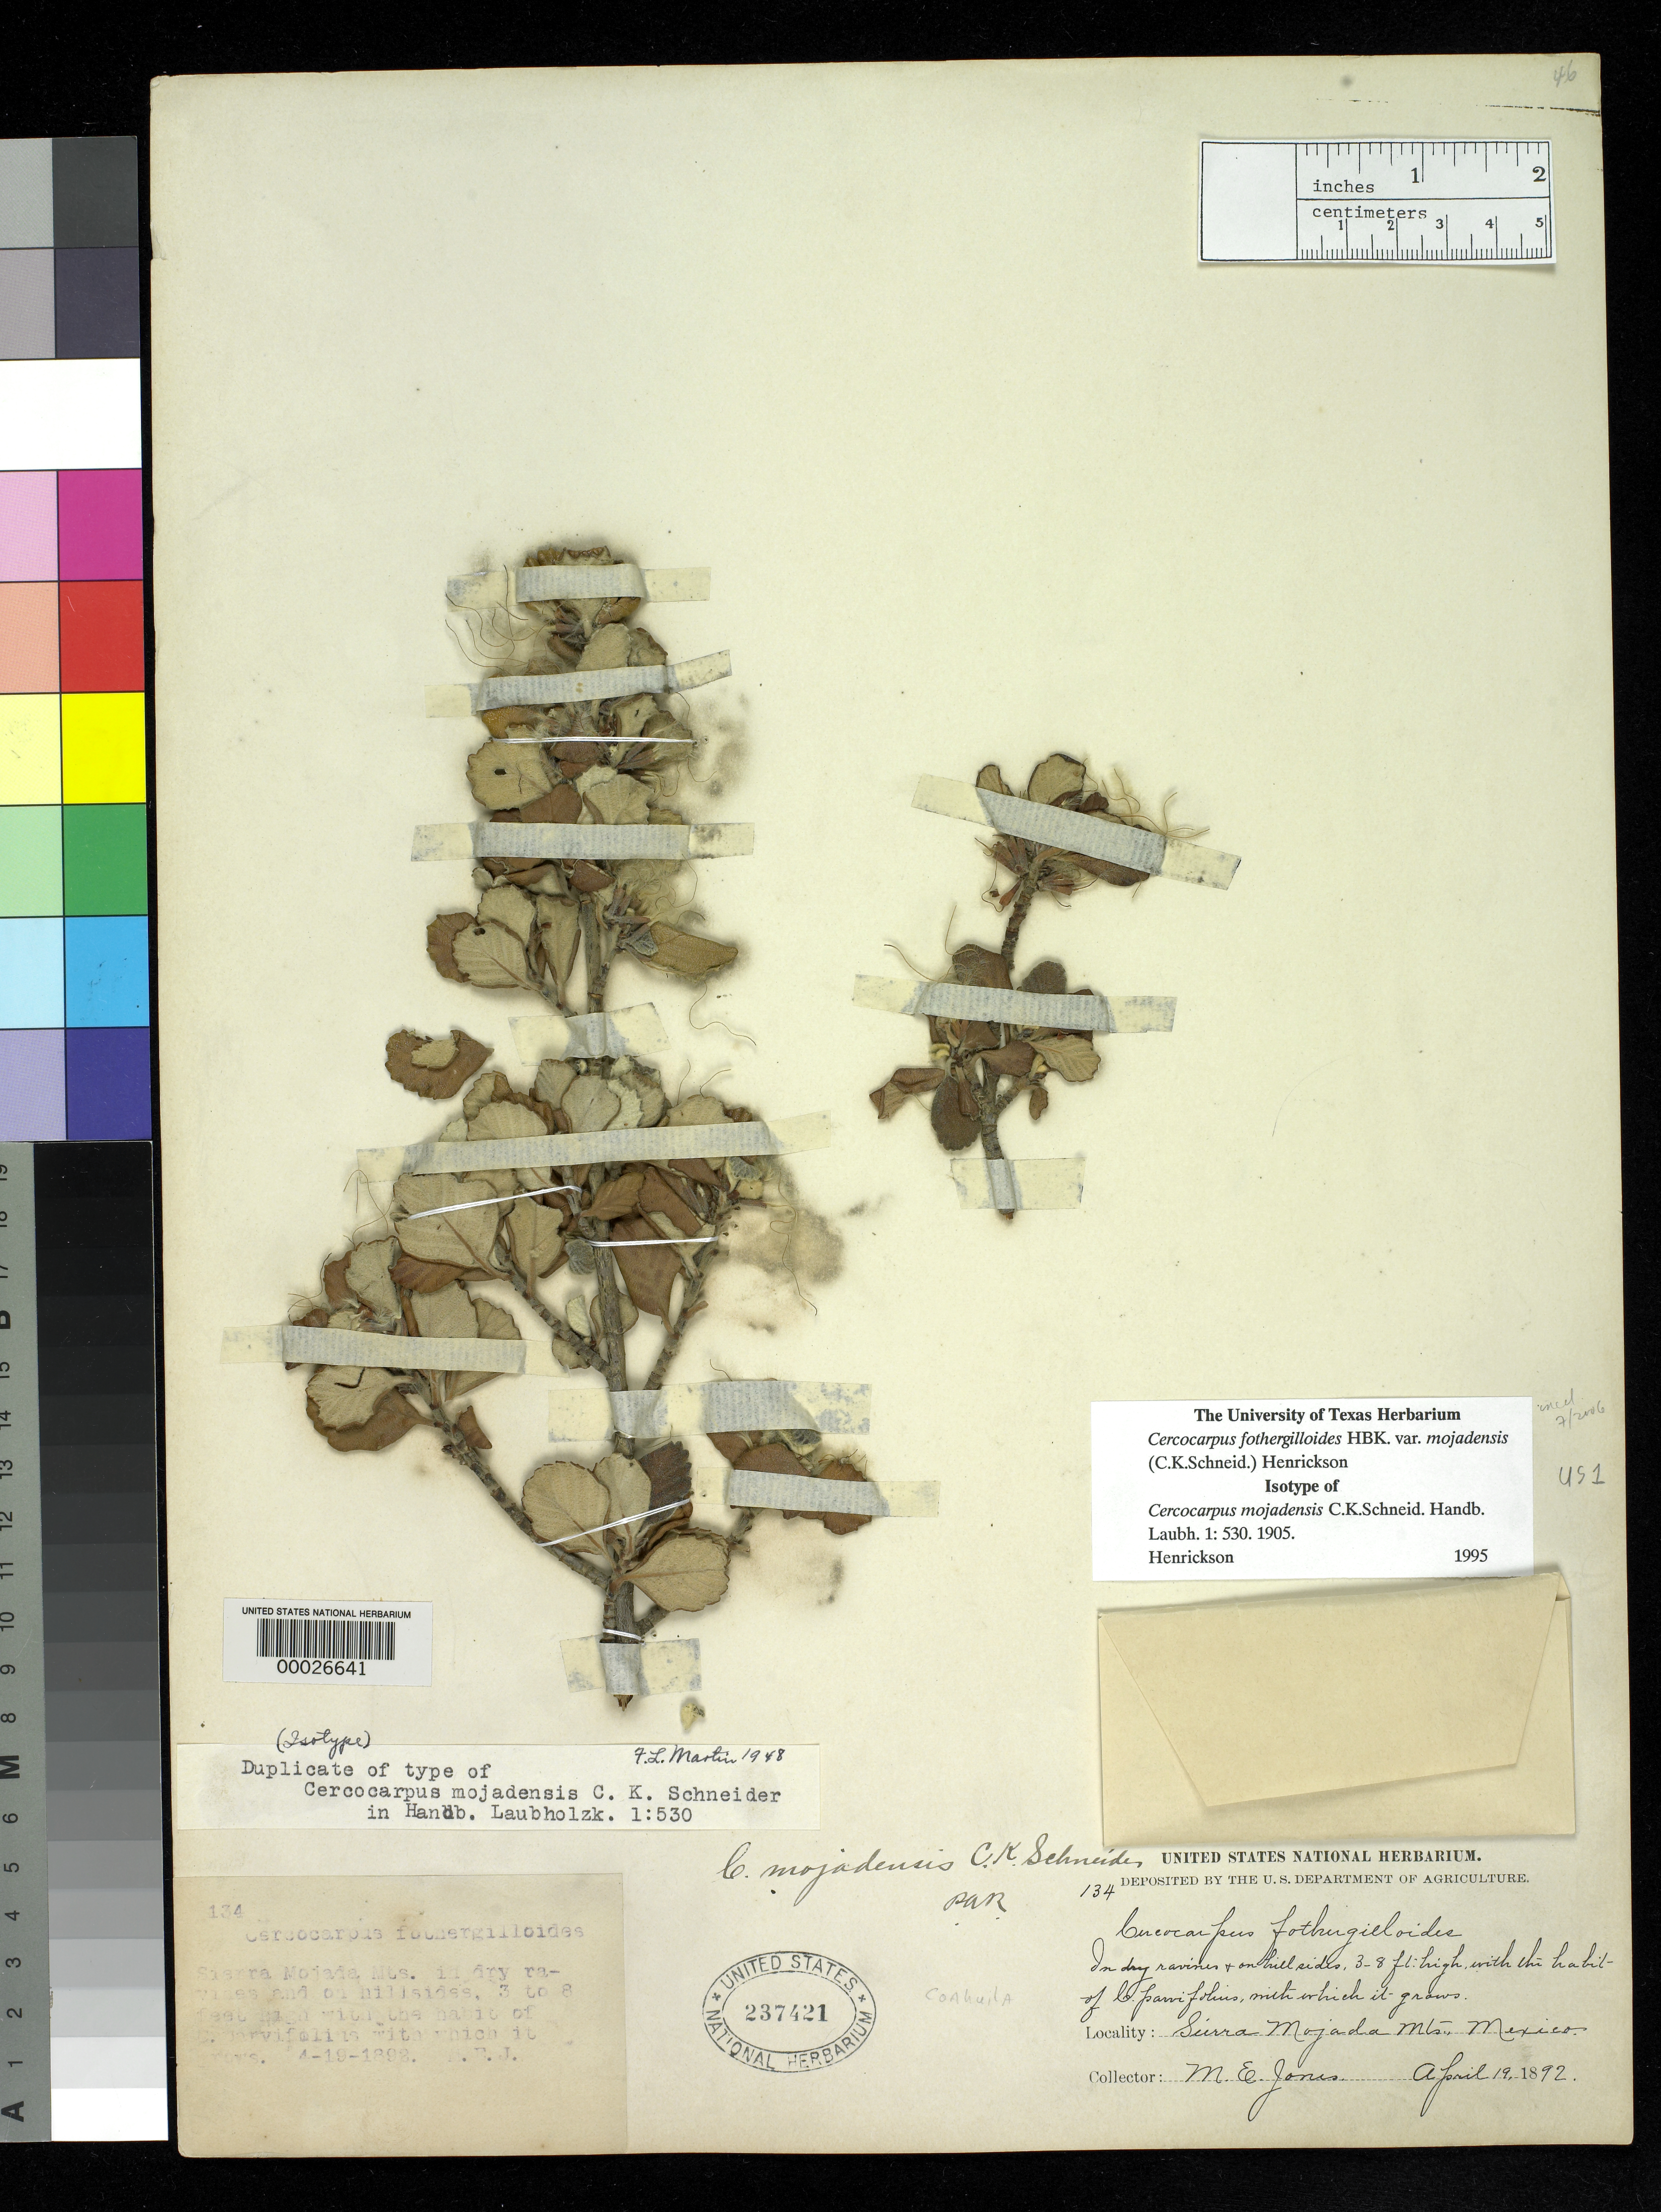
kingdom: Plantae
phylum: Tracheophyta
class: Magnoliopsida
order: Rosales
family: Rosaceae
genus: Cercocarpus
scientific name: Cercocarpus mojadensis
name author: C.K. Schneid.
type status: Isotype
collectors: M. E. Jones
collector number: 134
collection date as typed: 19 Apr 1892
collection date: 1892-04-19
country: Mexico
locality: E of Monserrat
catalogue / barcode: US 237421